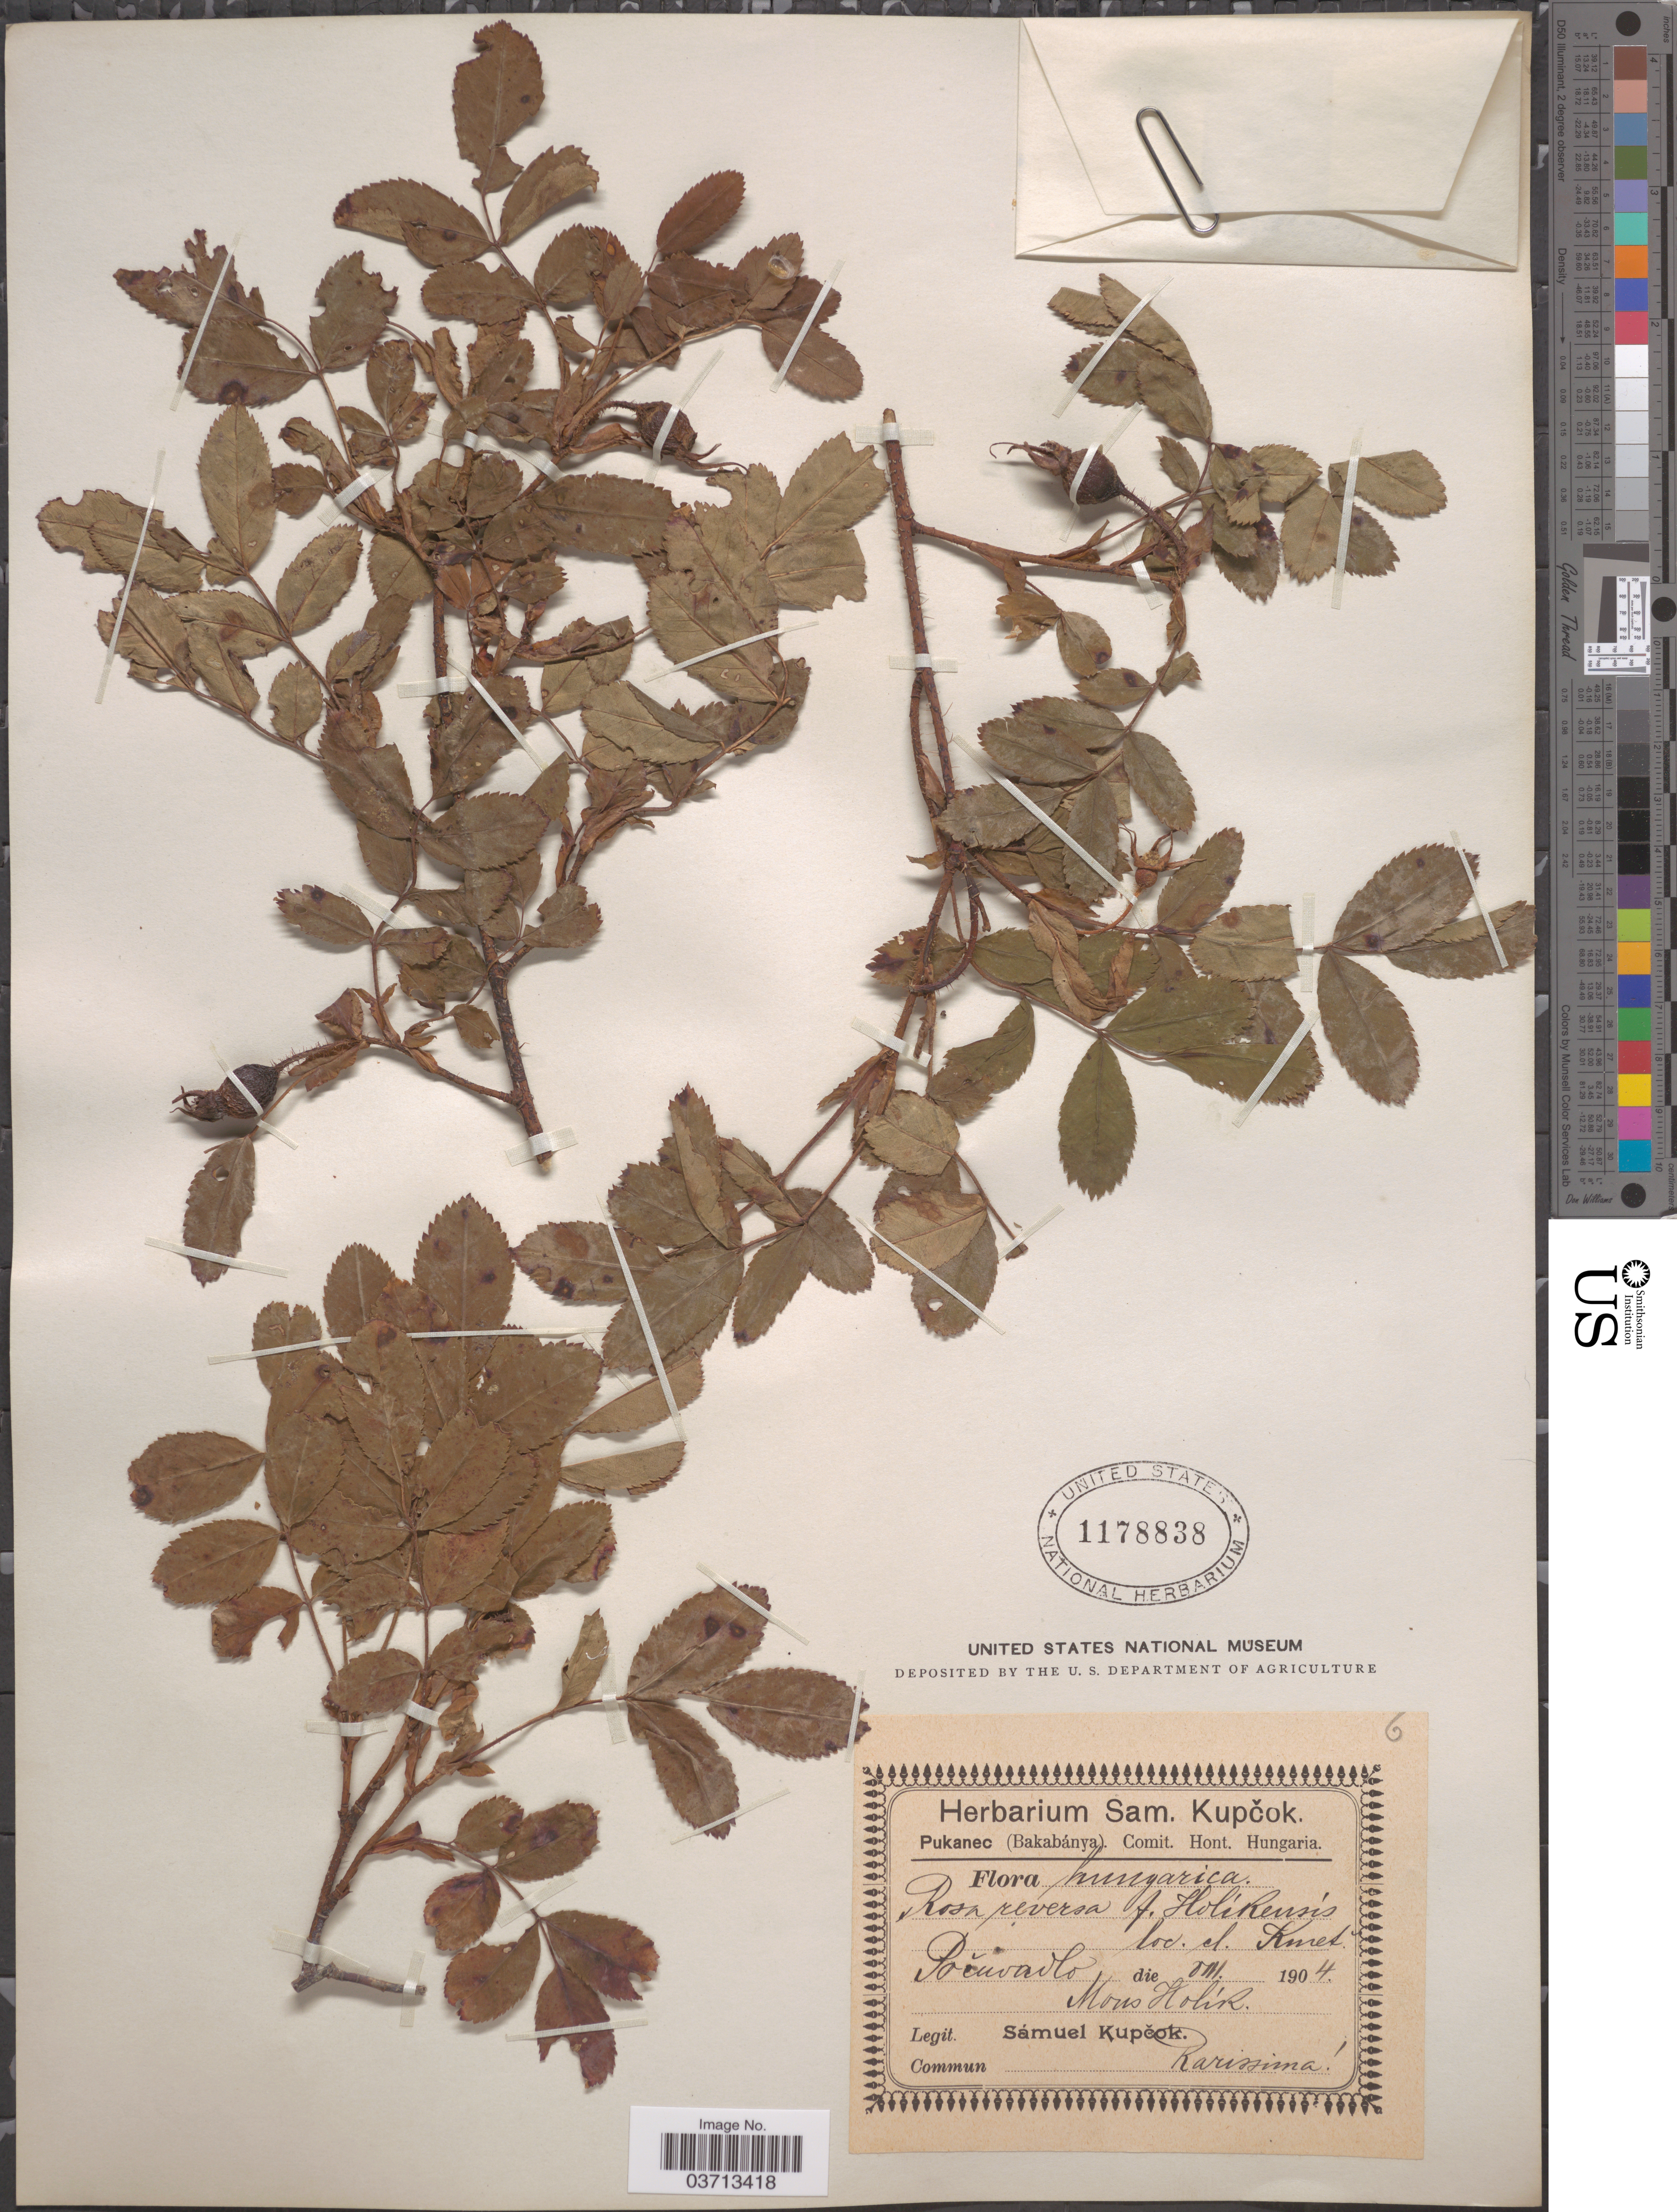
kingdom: Plantae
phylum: Tracheophyta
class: Magnoliopsida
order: Rosales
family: Rosaceae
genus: Rosa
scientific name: Rosa hungarica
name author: A. Kern.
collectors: S. Kupcok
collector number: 6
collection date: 1904-08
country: Hungary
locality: Počuvadlo. Morus Holík. [interpreted]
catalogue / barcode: US 1178838